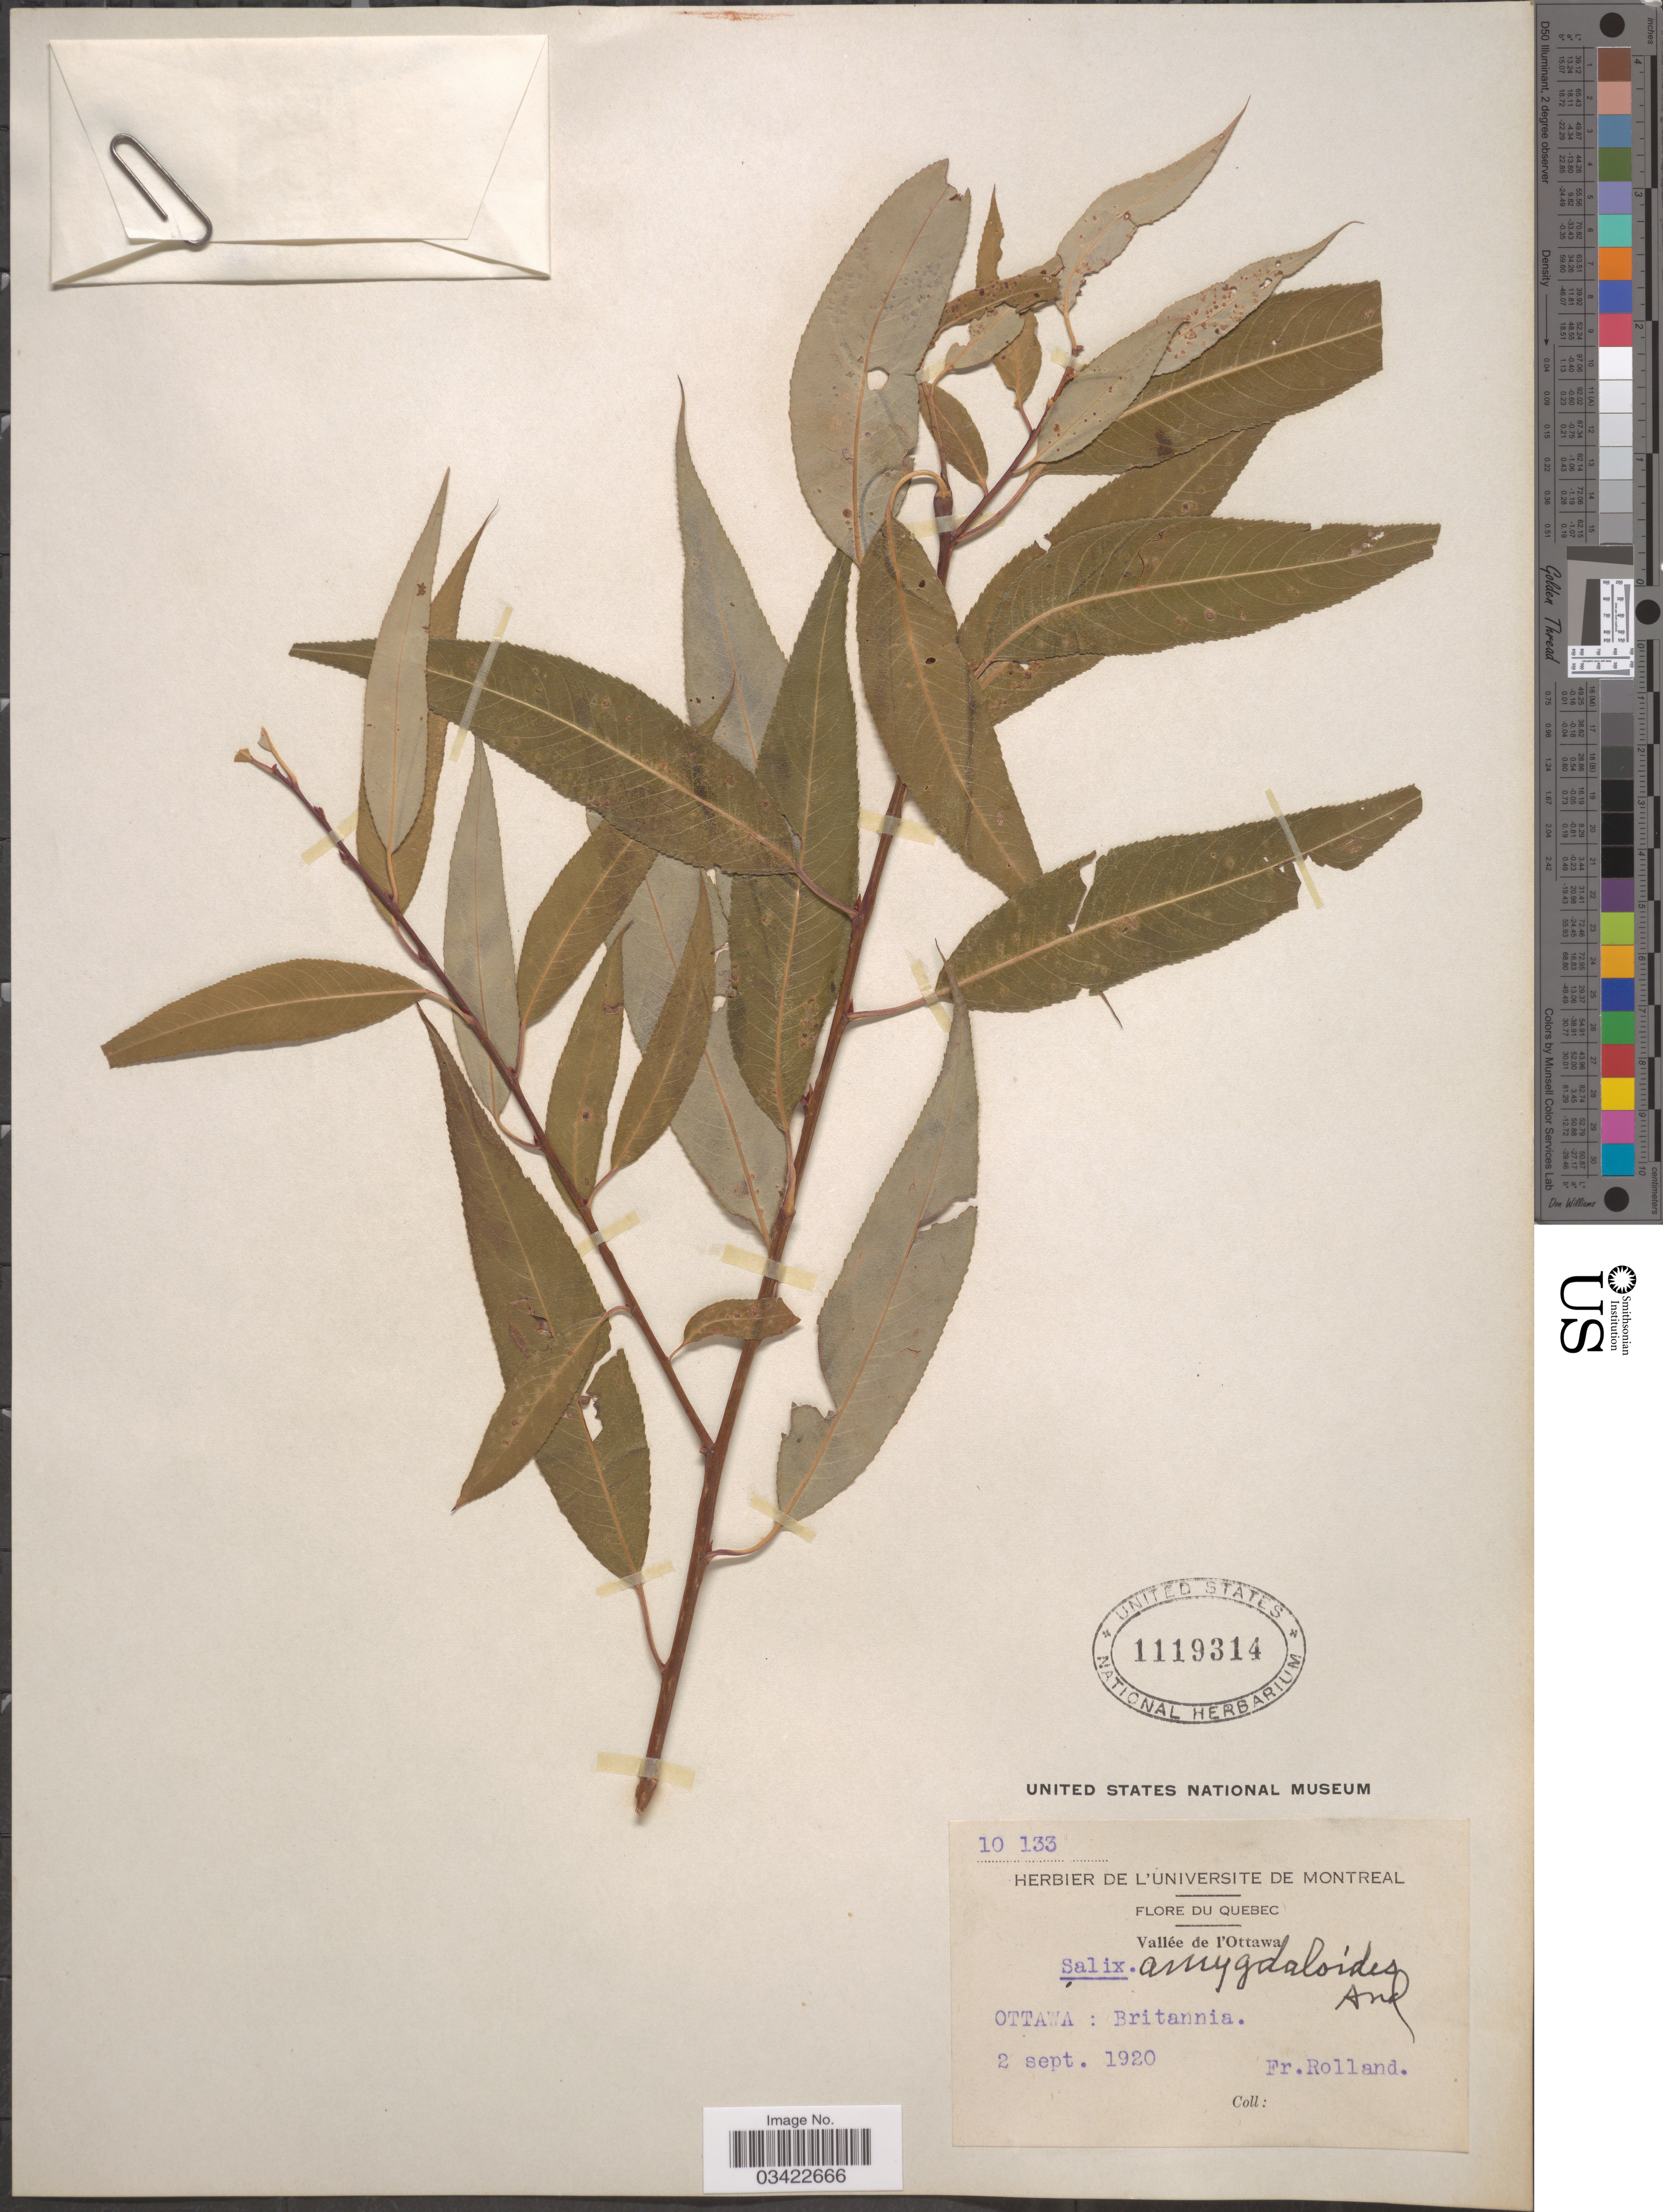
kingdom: Plantae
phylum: Tracheophyta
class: Magnoliopsida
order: Malpighiales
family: Salicaceae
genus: Salix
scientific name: Salix amygdaloides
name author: Andersson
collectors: F. Rolland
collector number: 10133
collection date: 1920-09-02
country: Canada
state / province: Quebec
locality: Vallée de l'Ottawa. Ottawa: Britannia.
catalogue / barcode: US 1119314